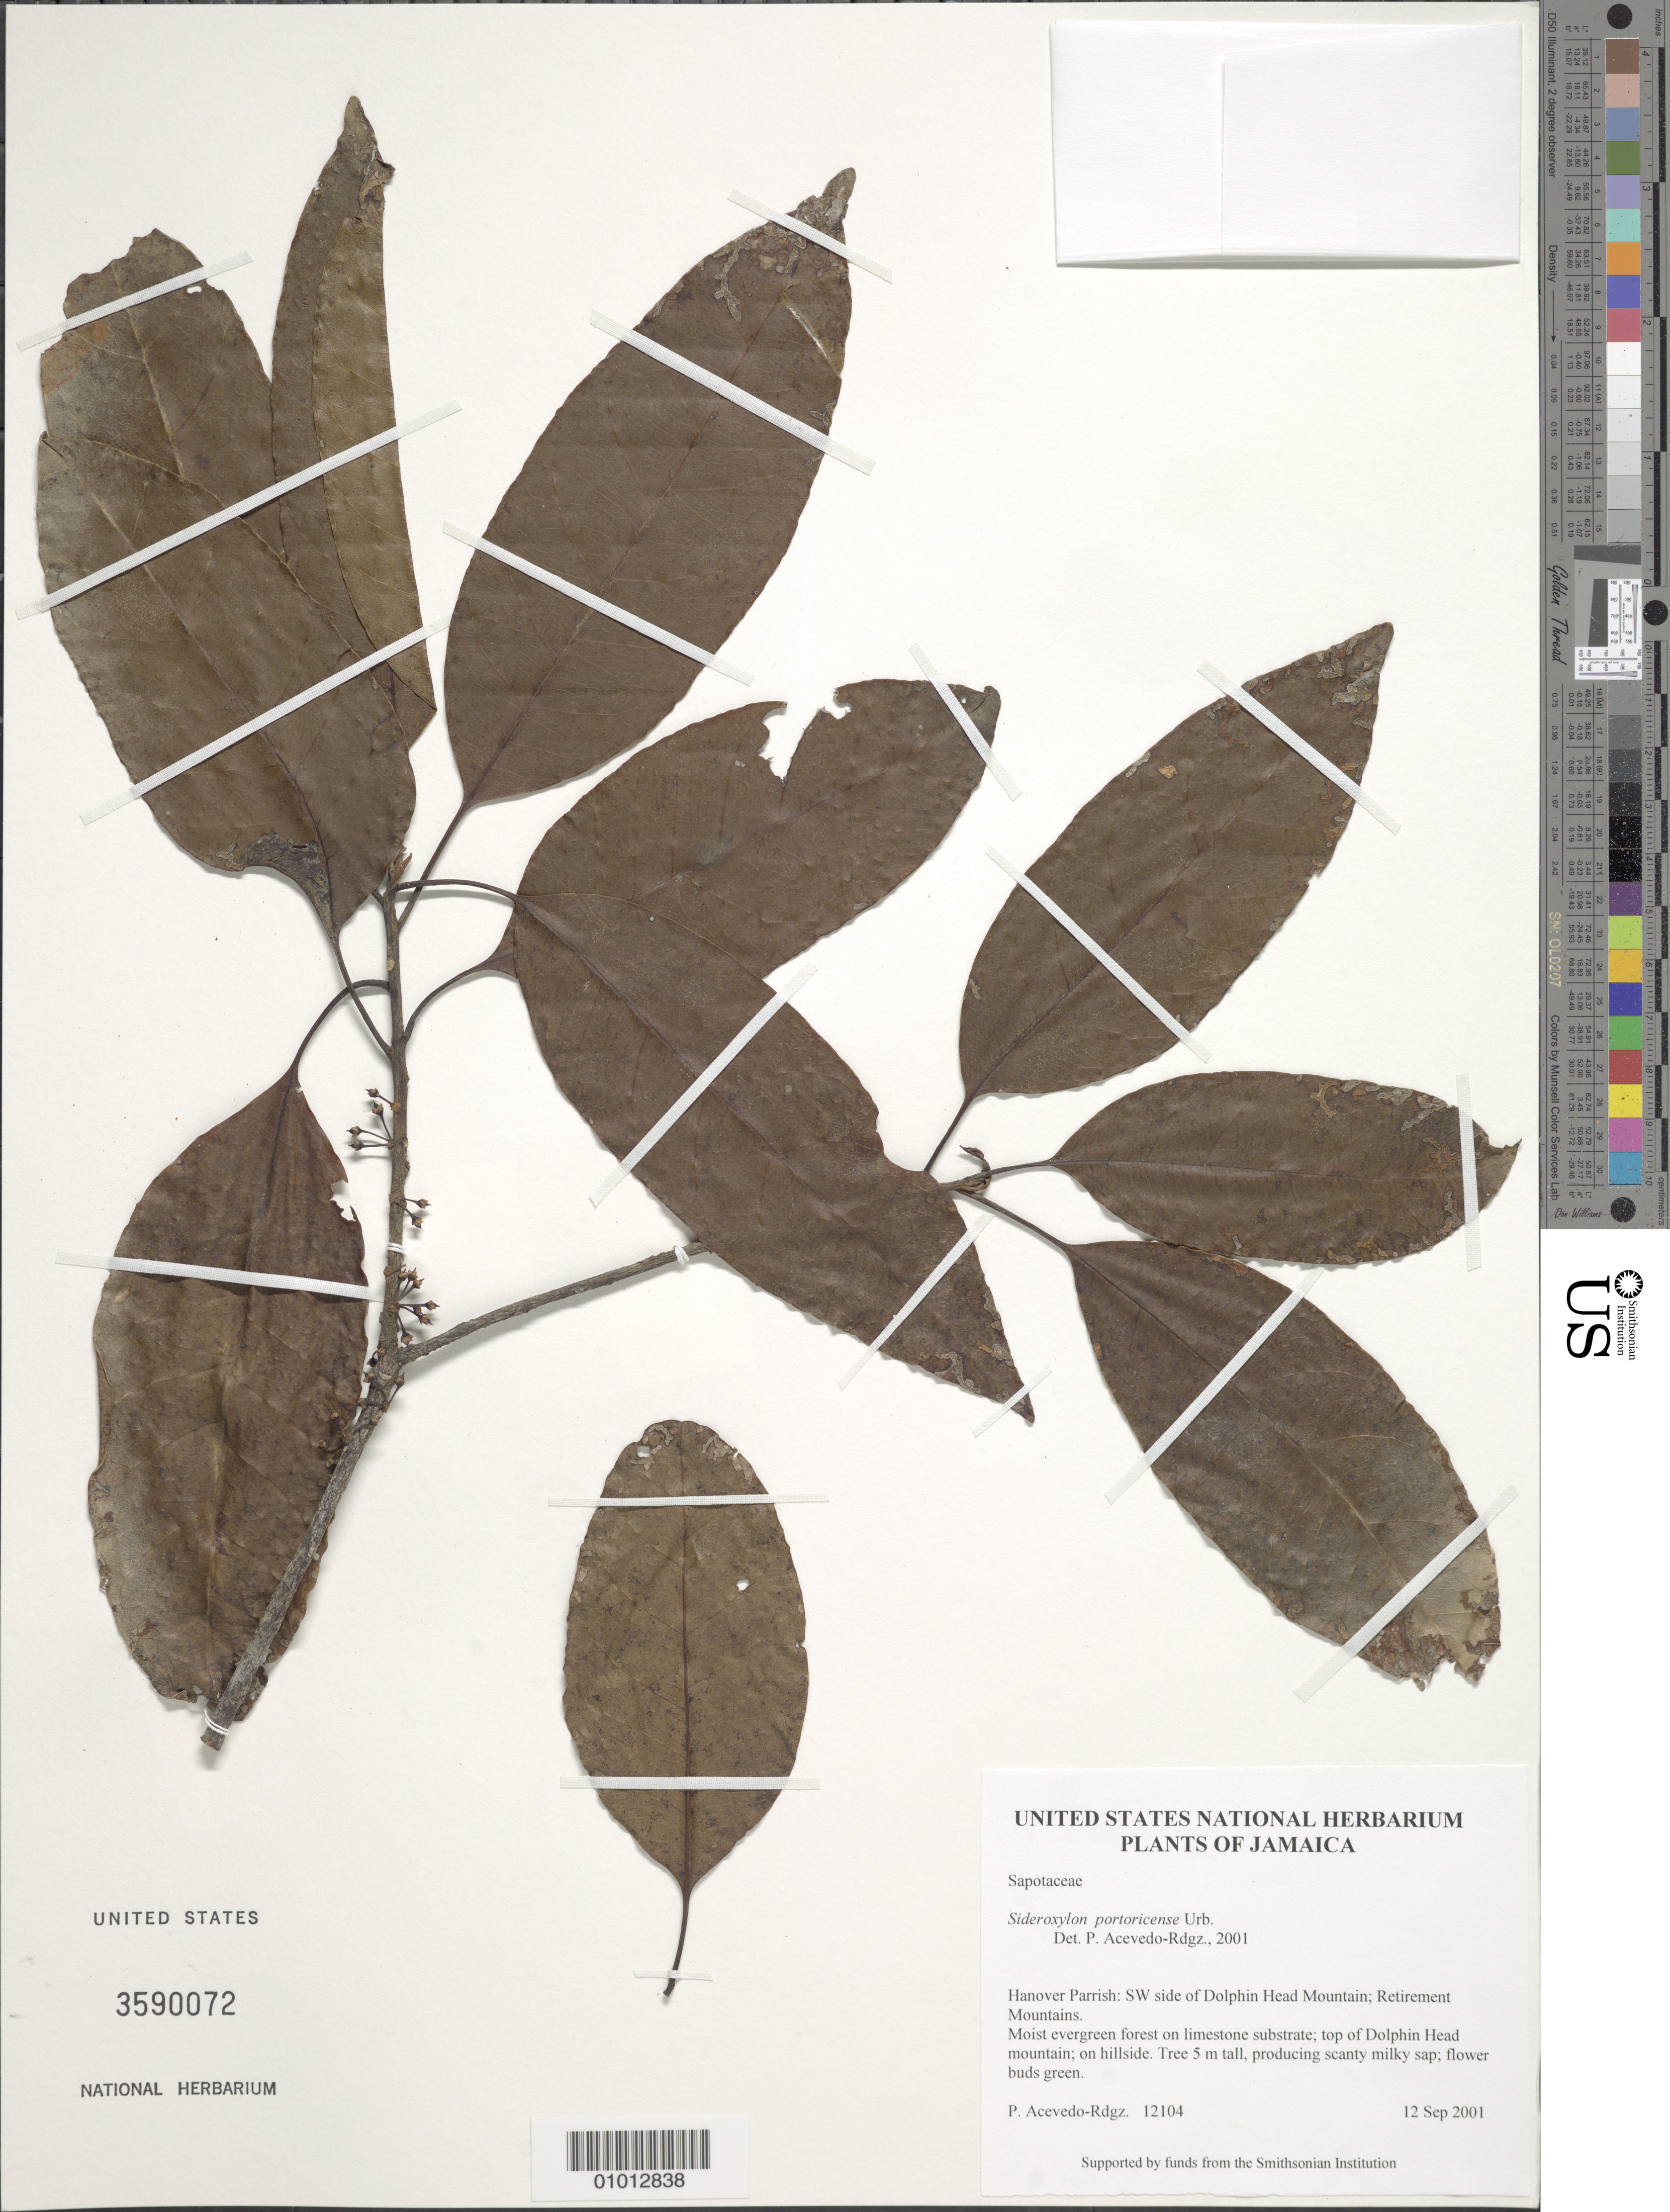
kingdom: Plantae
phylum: Tracheophyta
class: Magnoliopsida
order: Ericales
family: Sapotaceae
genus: Sideroxylon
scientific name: Sideroxylon portoricense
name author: Urb.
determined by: Acevedo-Rodríguez, P., (BOT), Smithsonian Institution - National Museum of Natural History (UNITED STATES)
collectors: P. Acevedo-Rodr.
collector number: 12104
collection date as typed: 12 Sep 2001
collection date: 2001-09-12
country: Jamaica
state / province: Hanover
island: Jamaica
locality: Hanover Parrish: SW side of Dolphin Head Mountain; Retirement Mountains.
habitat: Moist evergreen forest on limestone substrate; top of Dolphin Head mountain; on hillside.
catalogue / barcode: US 3590072